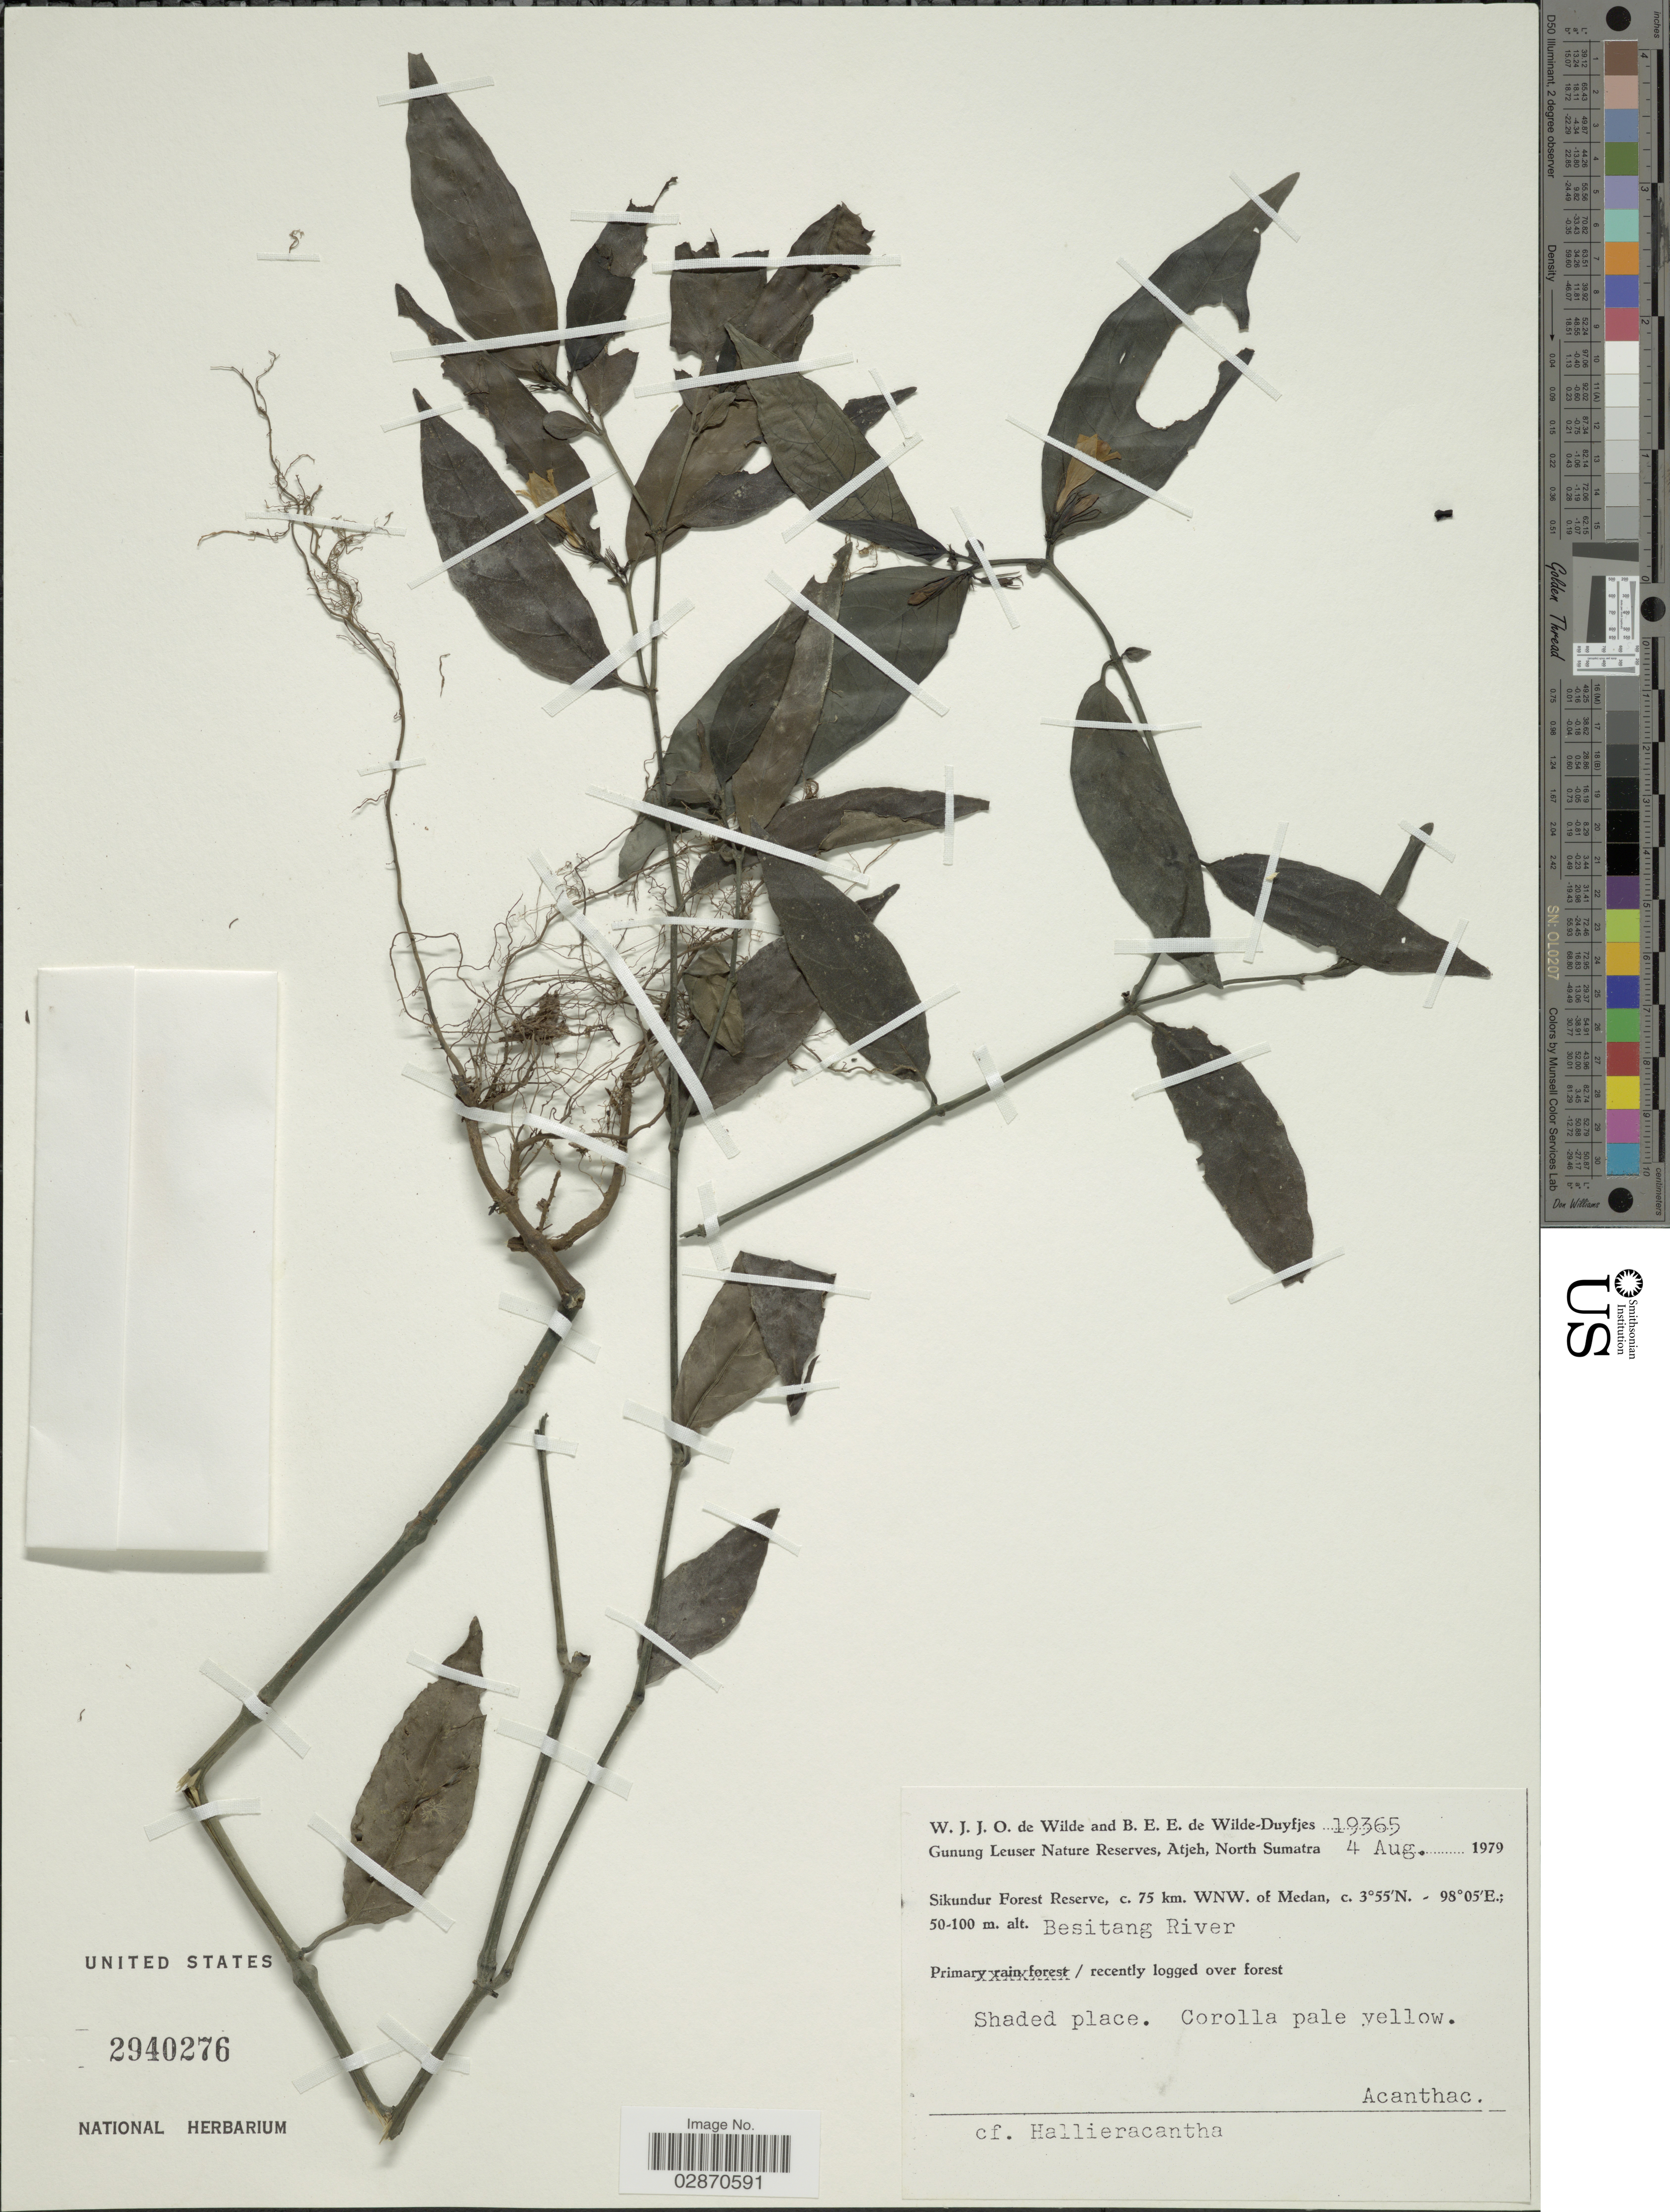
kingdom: Plantae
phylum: Tracheophyta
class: Magnoliopsida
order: Lamiales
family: Acanthaceae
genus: Ptyssiglottis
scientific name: Ptyssiglottis sp.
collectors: W. J. de Wilde & B. E. de Wilde-Duyfjes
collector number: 19365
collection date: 1979-08-04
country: Indonesia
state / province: Sumatra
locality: Gunung Leuser Nature Reserves, Atjeh, North Sumatra. Sikundur Forest Reserve, c. 75 km. WNW. of Medan. Besitang River.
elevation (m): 50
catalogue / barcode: US 2940276